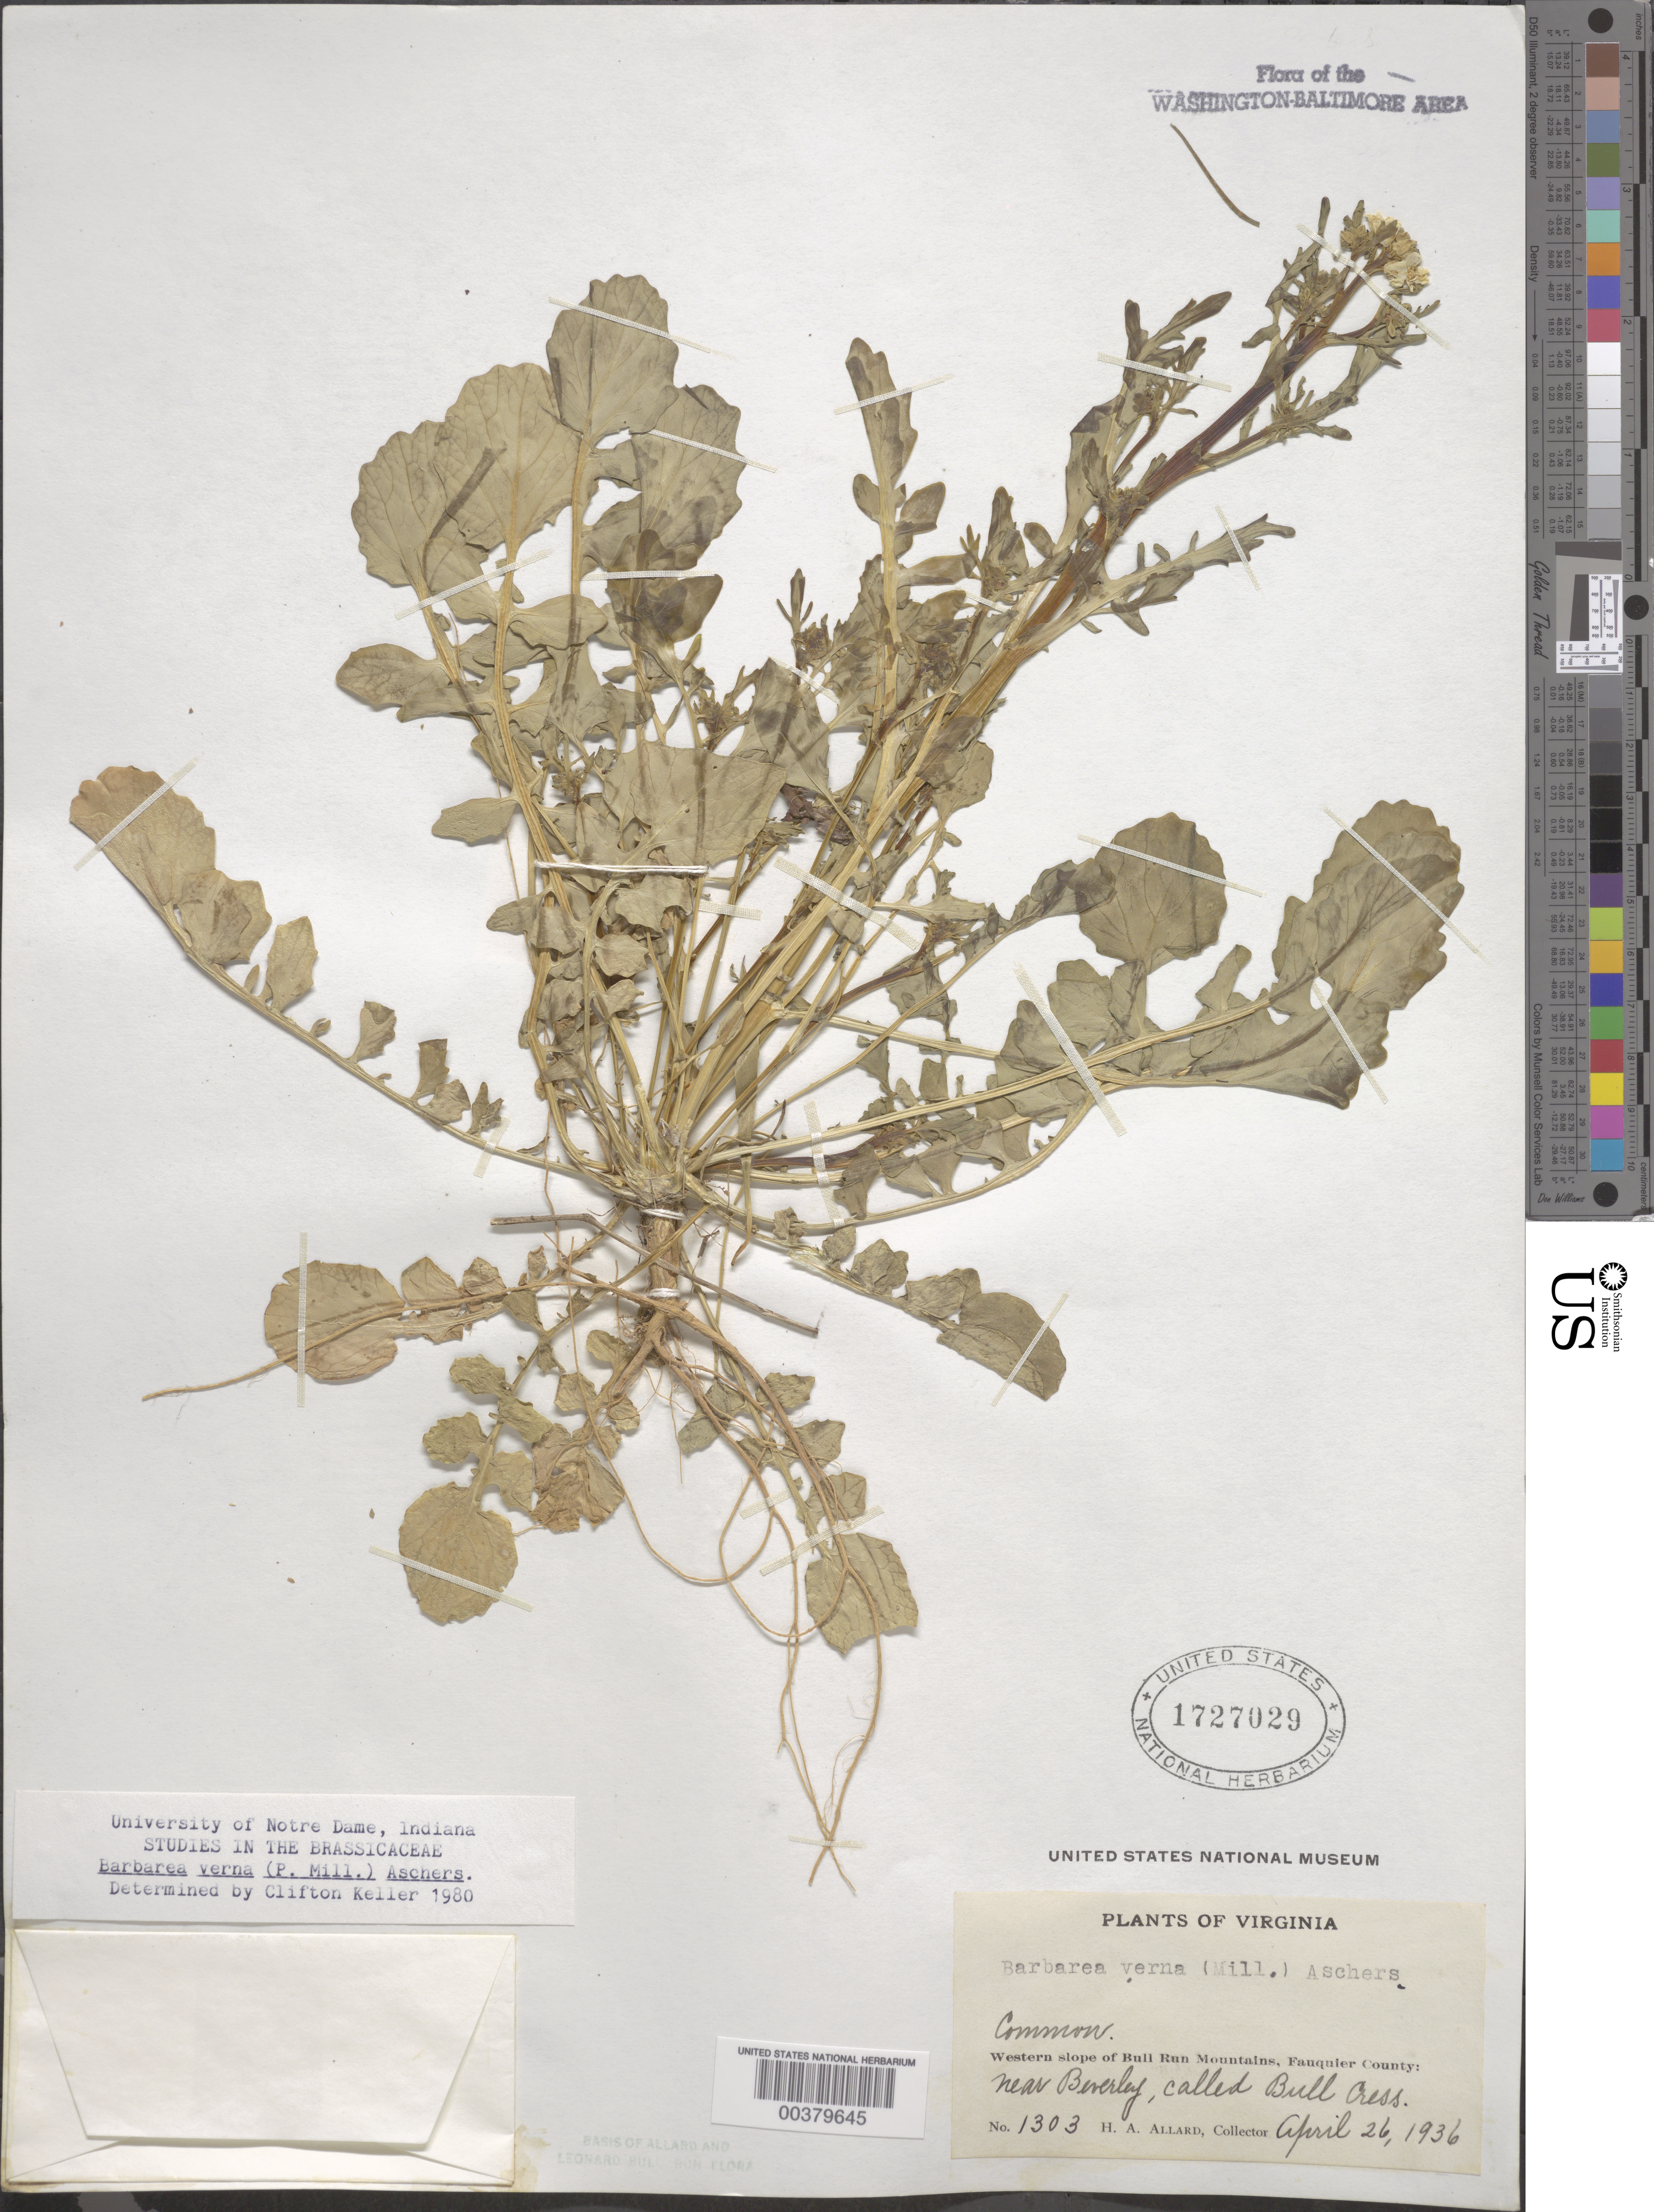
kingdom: Plantae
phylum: Tracheophyta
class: Magnoliopsida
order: Brassicales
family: Brassicaceae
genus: Barbarea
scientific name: Barbarea verna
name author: (Mill.) Asch.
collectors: H. A. Allard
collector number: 1303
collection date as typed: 26 Apr 1936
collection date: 1936-04-26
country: United States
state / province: Virginia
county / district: Fauquier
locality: Beverley vicinity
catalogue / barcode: US 1727029